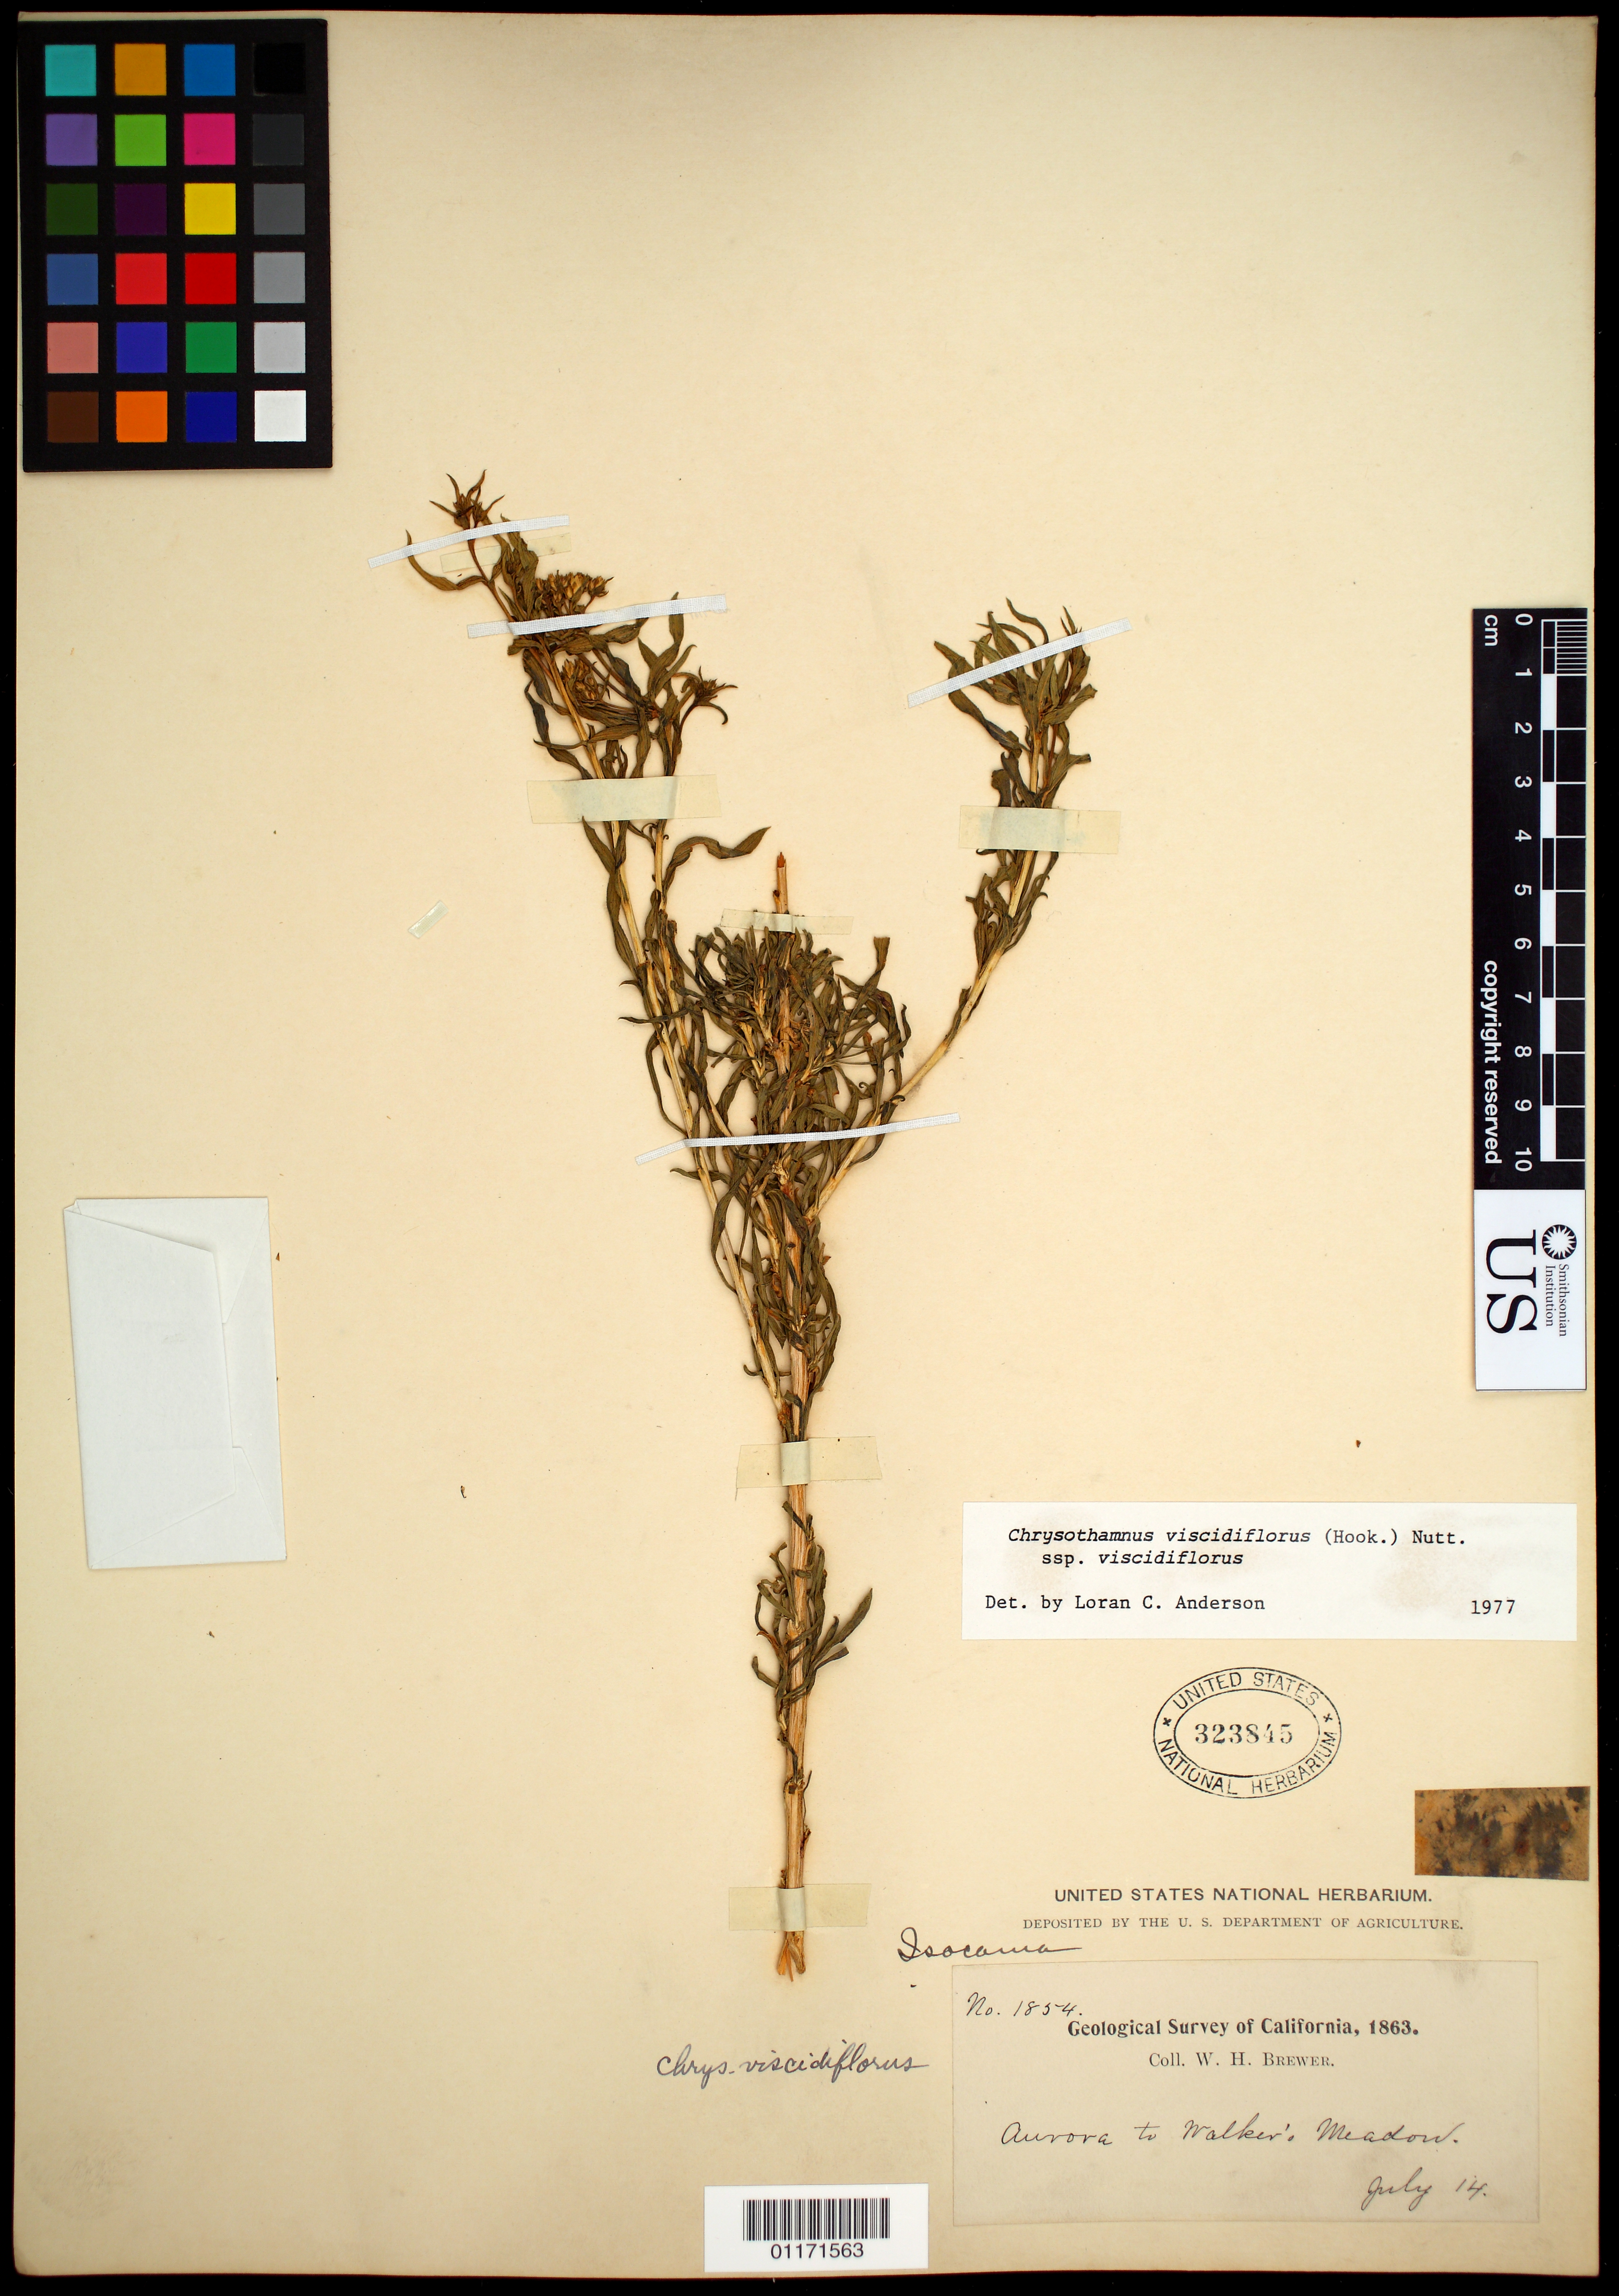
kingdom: Plantae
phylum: Tracheophyta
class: Magnoliopsida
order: Asterales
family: Asteraceae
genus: Chrysothamnus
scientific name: Chrysothamnus viscidiflorus subsp. viscidiflorus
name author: (Hook.) Nutt.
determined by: Urbatsch, Lowell E., Curator (LSU), Louisiana State University (UNITED STATES)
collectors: W. H. Brewer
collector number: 1854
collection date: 1863-07-14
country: United States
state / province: California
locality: Aurora to Walker's Meadows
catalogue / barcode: US 323845